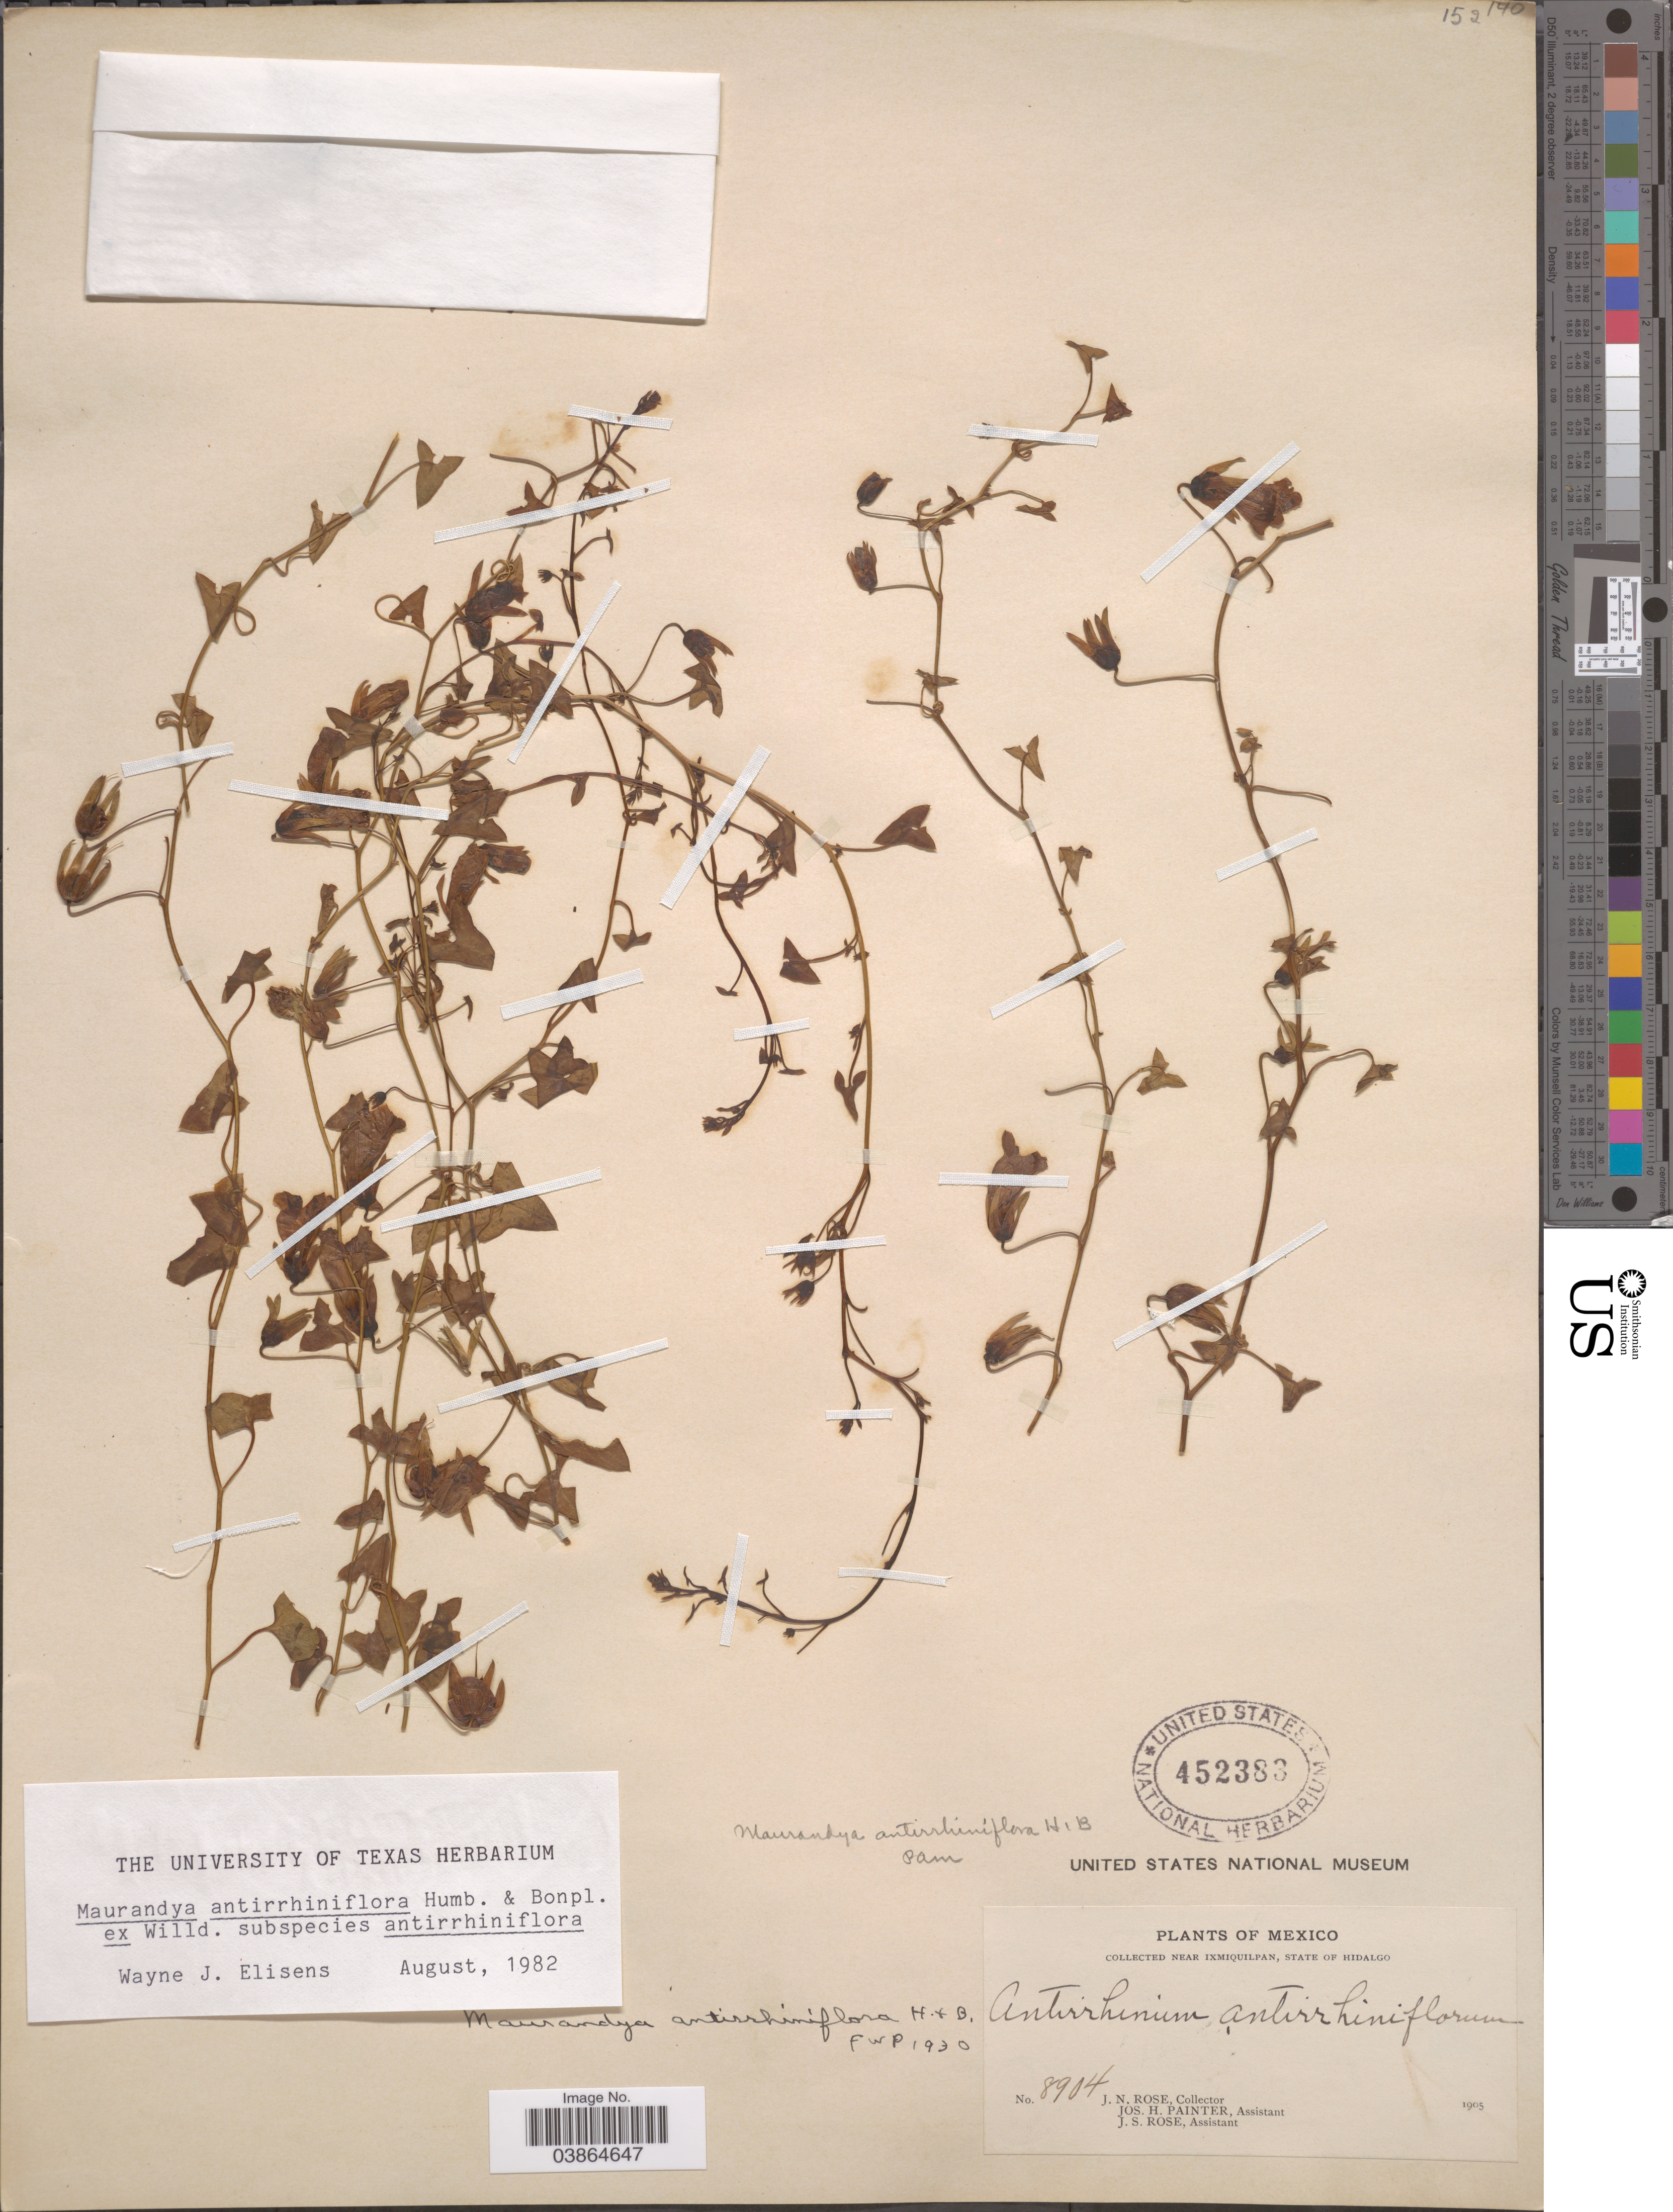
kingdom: Plantae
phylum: Tracheophyta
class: Magnoliopsida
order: Lamiales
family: Plantaginaceae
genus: Maurandya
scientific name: Maurandya antirrhiniflora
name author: Humb. & Bonpl. ex Willd.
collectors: J. N. Rose, J. H. Painter & J. S. Rose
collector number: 8904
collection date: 1905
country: Mexico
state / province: Hidalgo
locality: Near Ixmiquilpan.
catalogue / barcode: US 452383